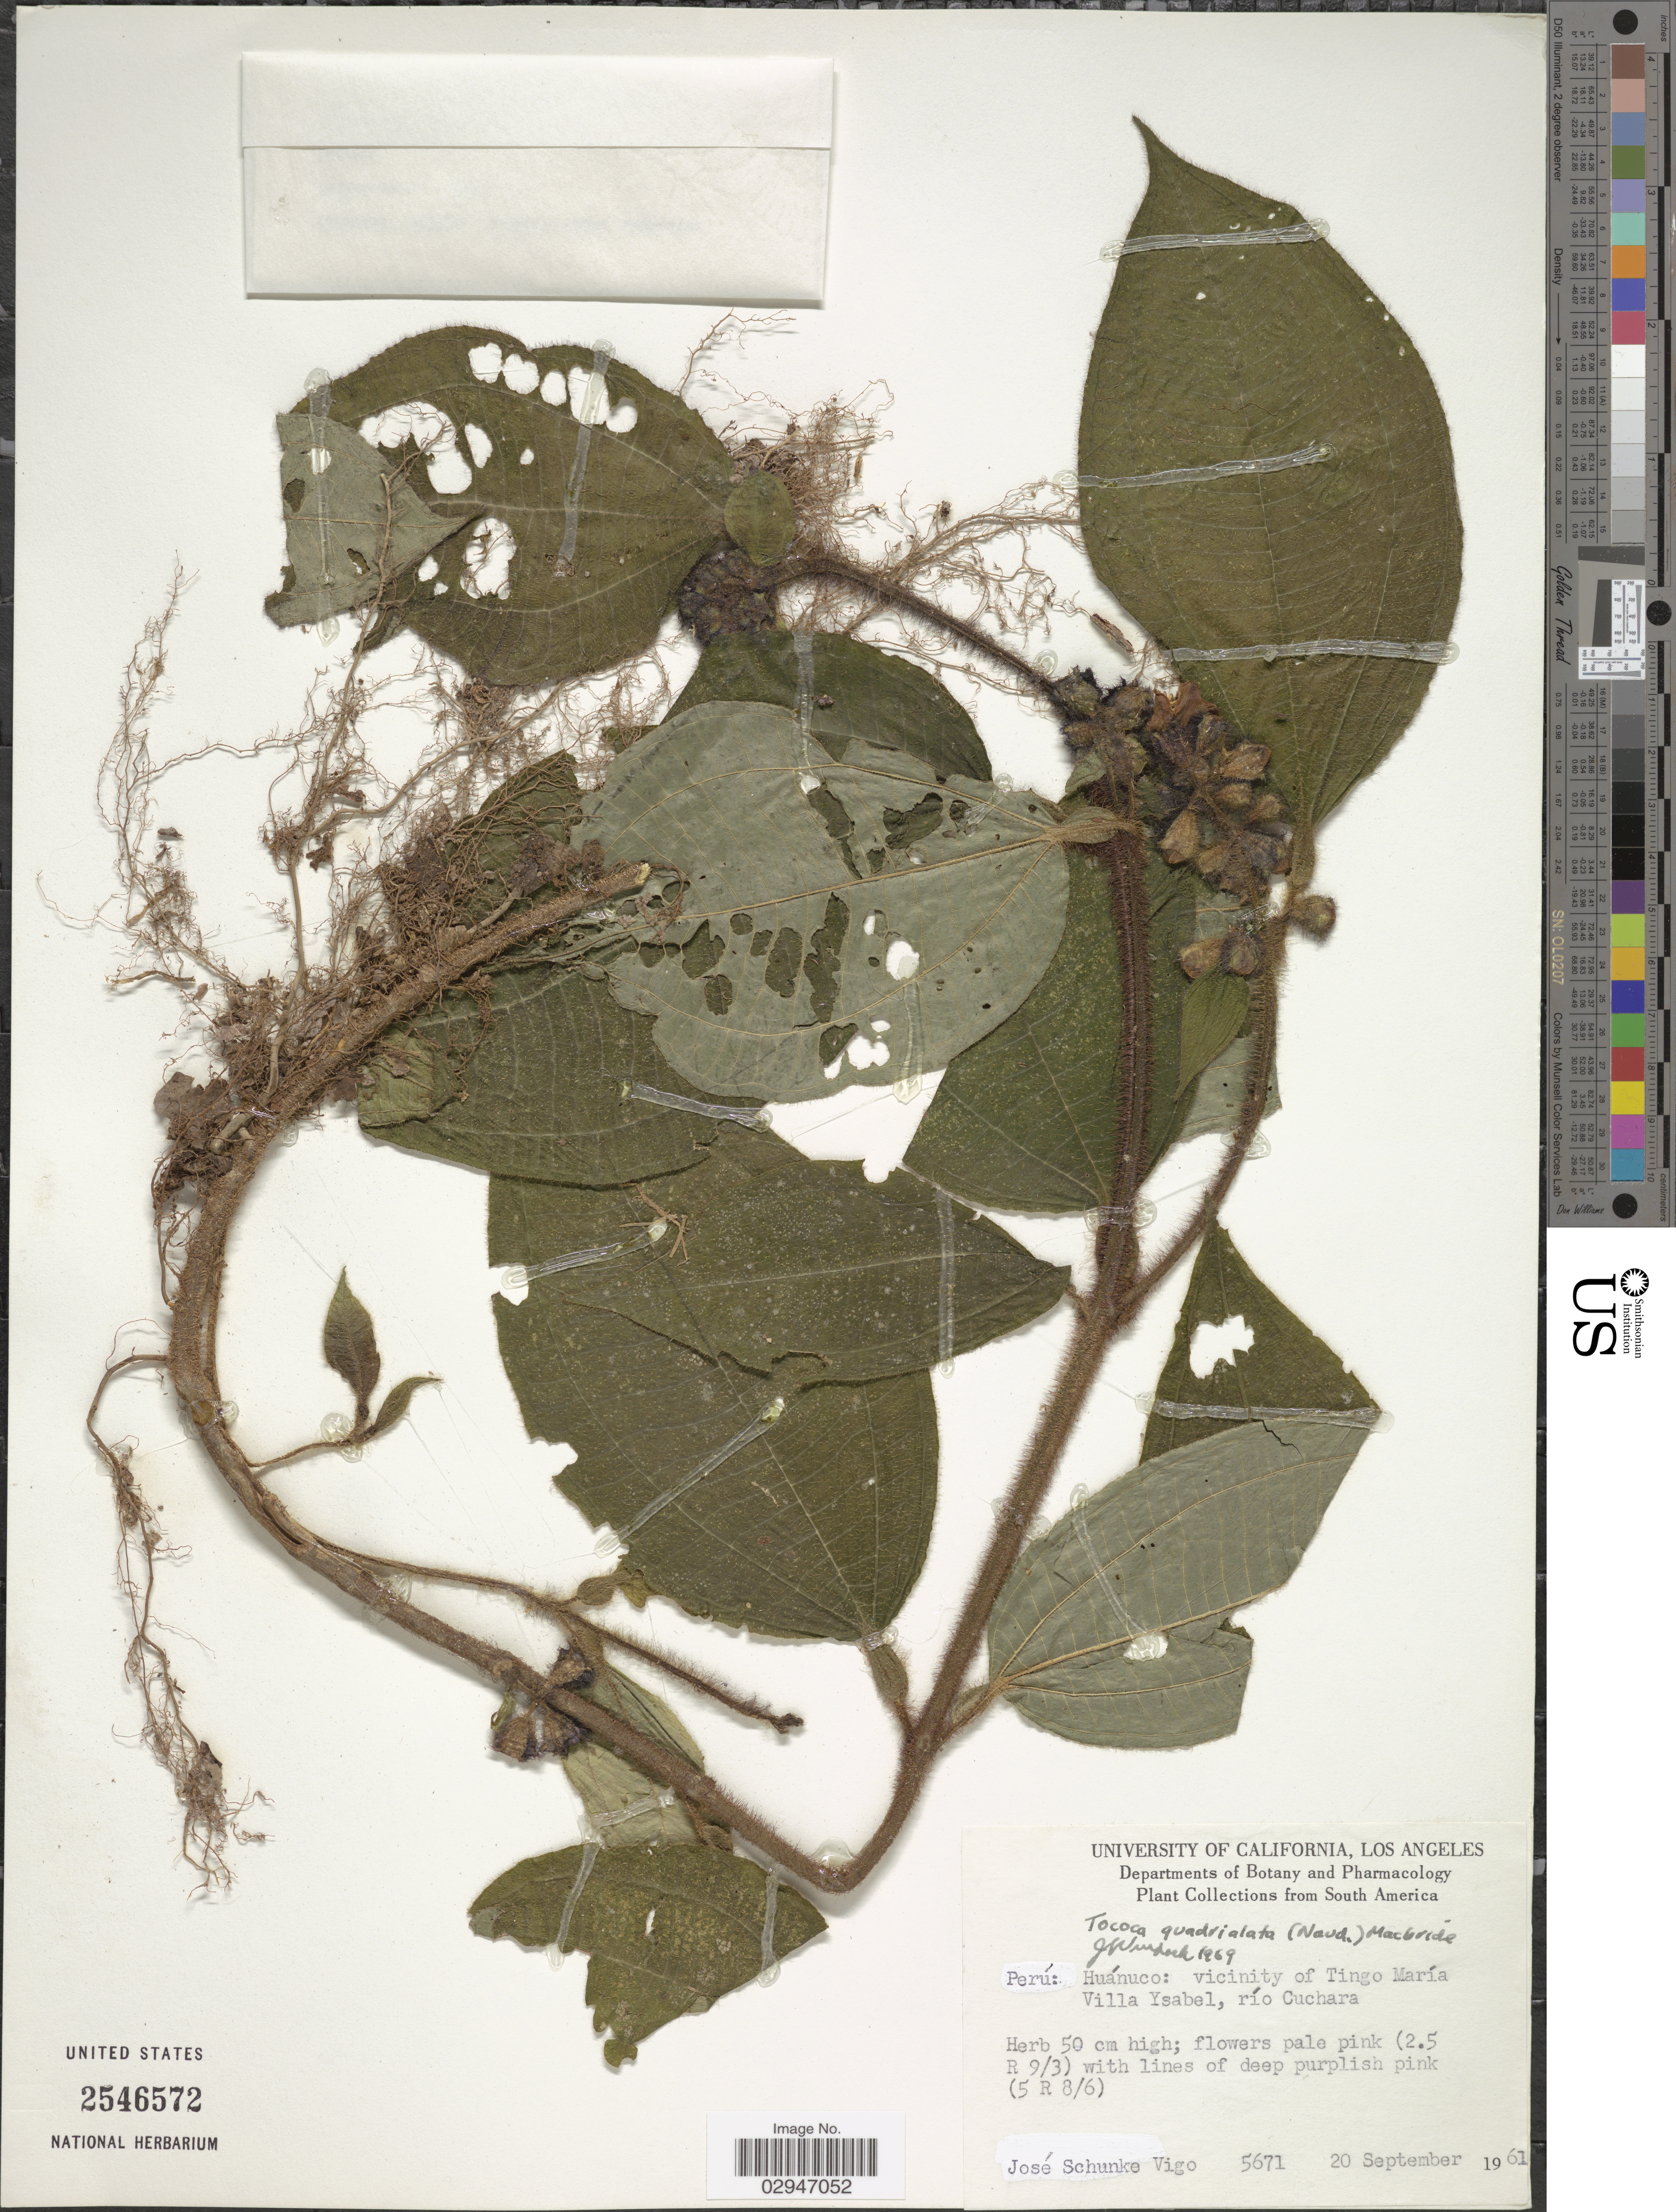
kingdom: Plantae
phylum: Tracheophyta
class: Magnoliopsida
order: Myrtales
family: Melastomataceae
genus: Tococa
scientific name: Tococa quadrialata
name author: (Naudin) J.F. Macbr.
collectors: J. Schunke Vigo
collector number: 5671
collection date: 1961-09-20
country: Peru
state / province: Huánuco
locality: Vicinity of Tingo María Villa Ysabel, río Cuchara.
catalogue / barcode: US 2546572